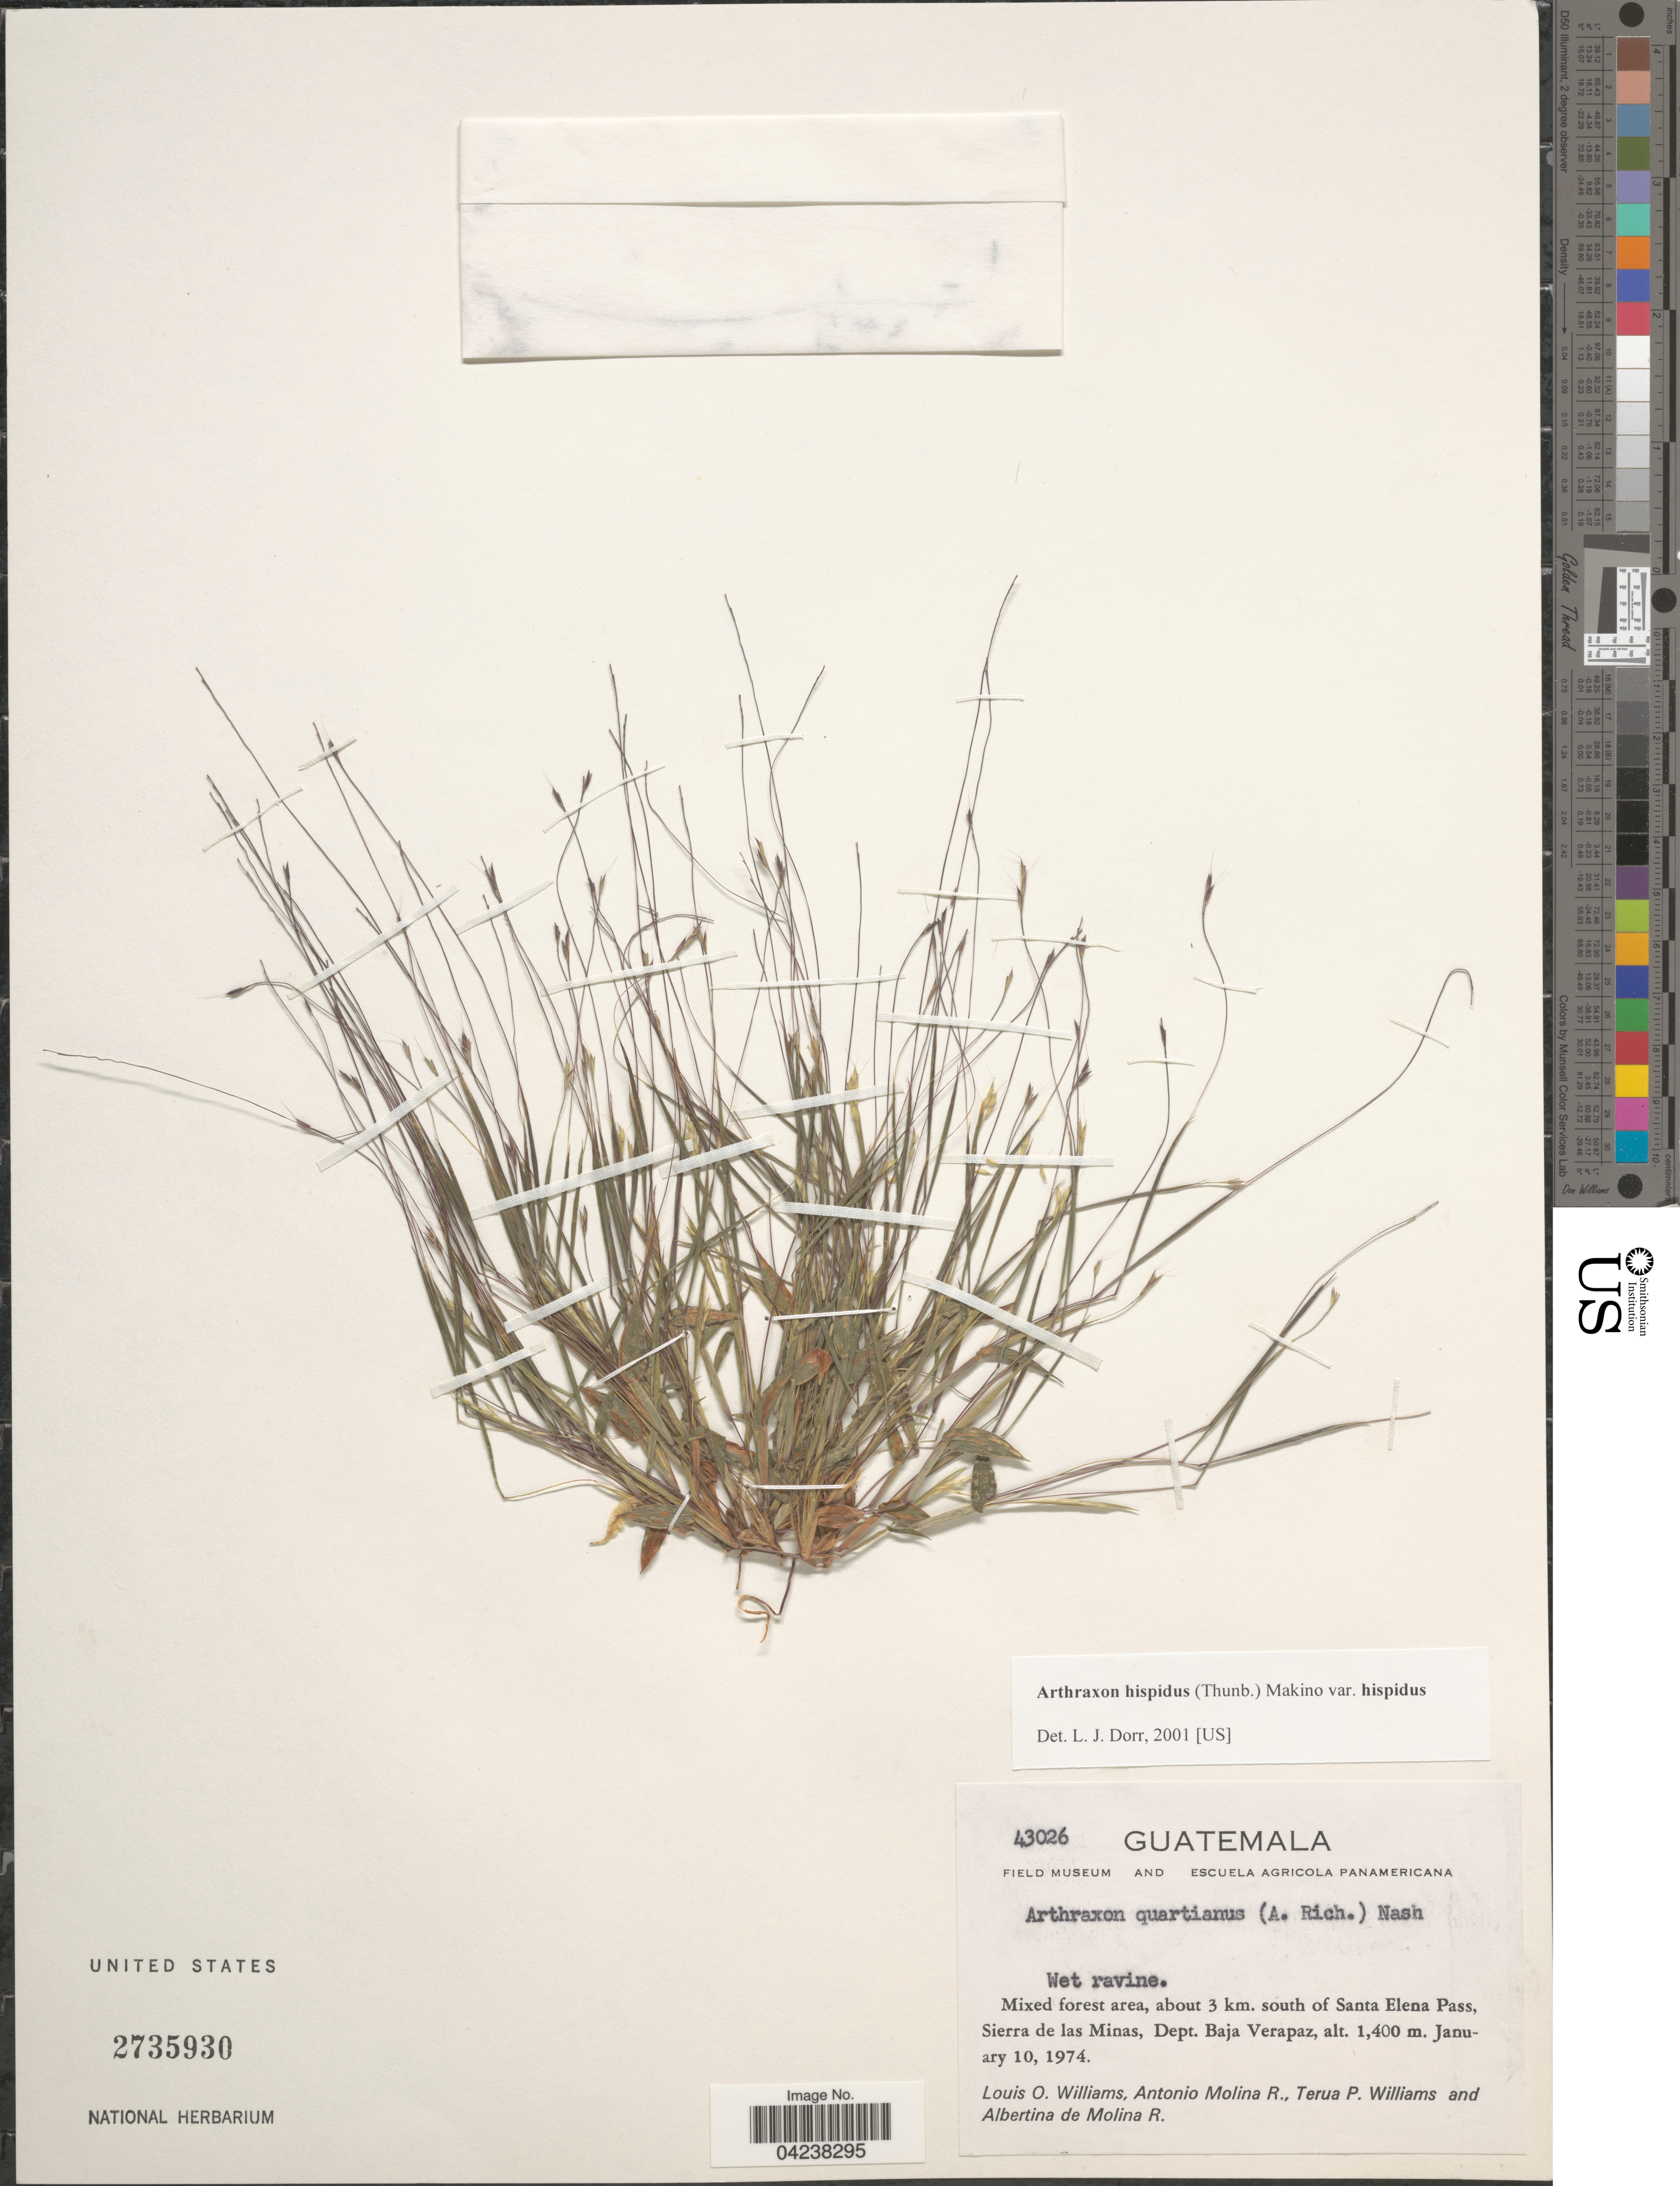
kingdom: Plantae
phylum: Tracheophyta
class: Liliopsida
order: Poales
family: Poaceae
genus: Arthraxon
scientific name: Arthraxon hispidus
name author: (Thunb.) Makino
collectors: L. O. Williams, A. Molina R., T. Williams & A. R. Molina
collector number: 43026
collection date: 1974-01-10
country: Guatemala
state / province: Baja Verapaz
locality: Mixed forest area, about 3 km. south of Santa Elena Pass, Sierra de las Minas, Dept. Baja Verapaz.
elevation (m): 1400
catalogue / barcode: US 2735930